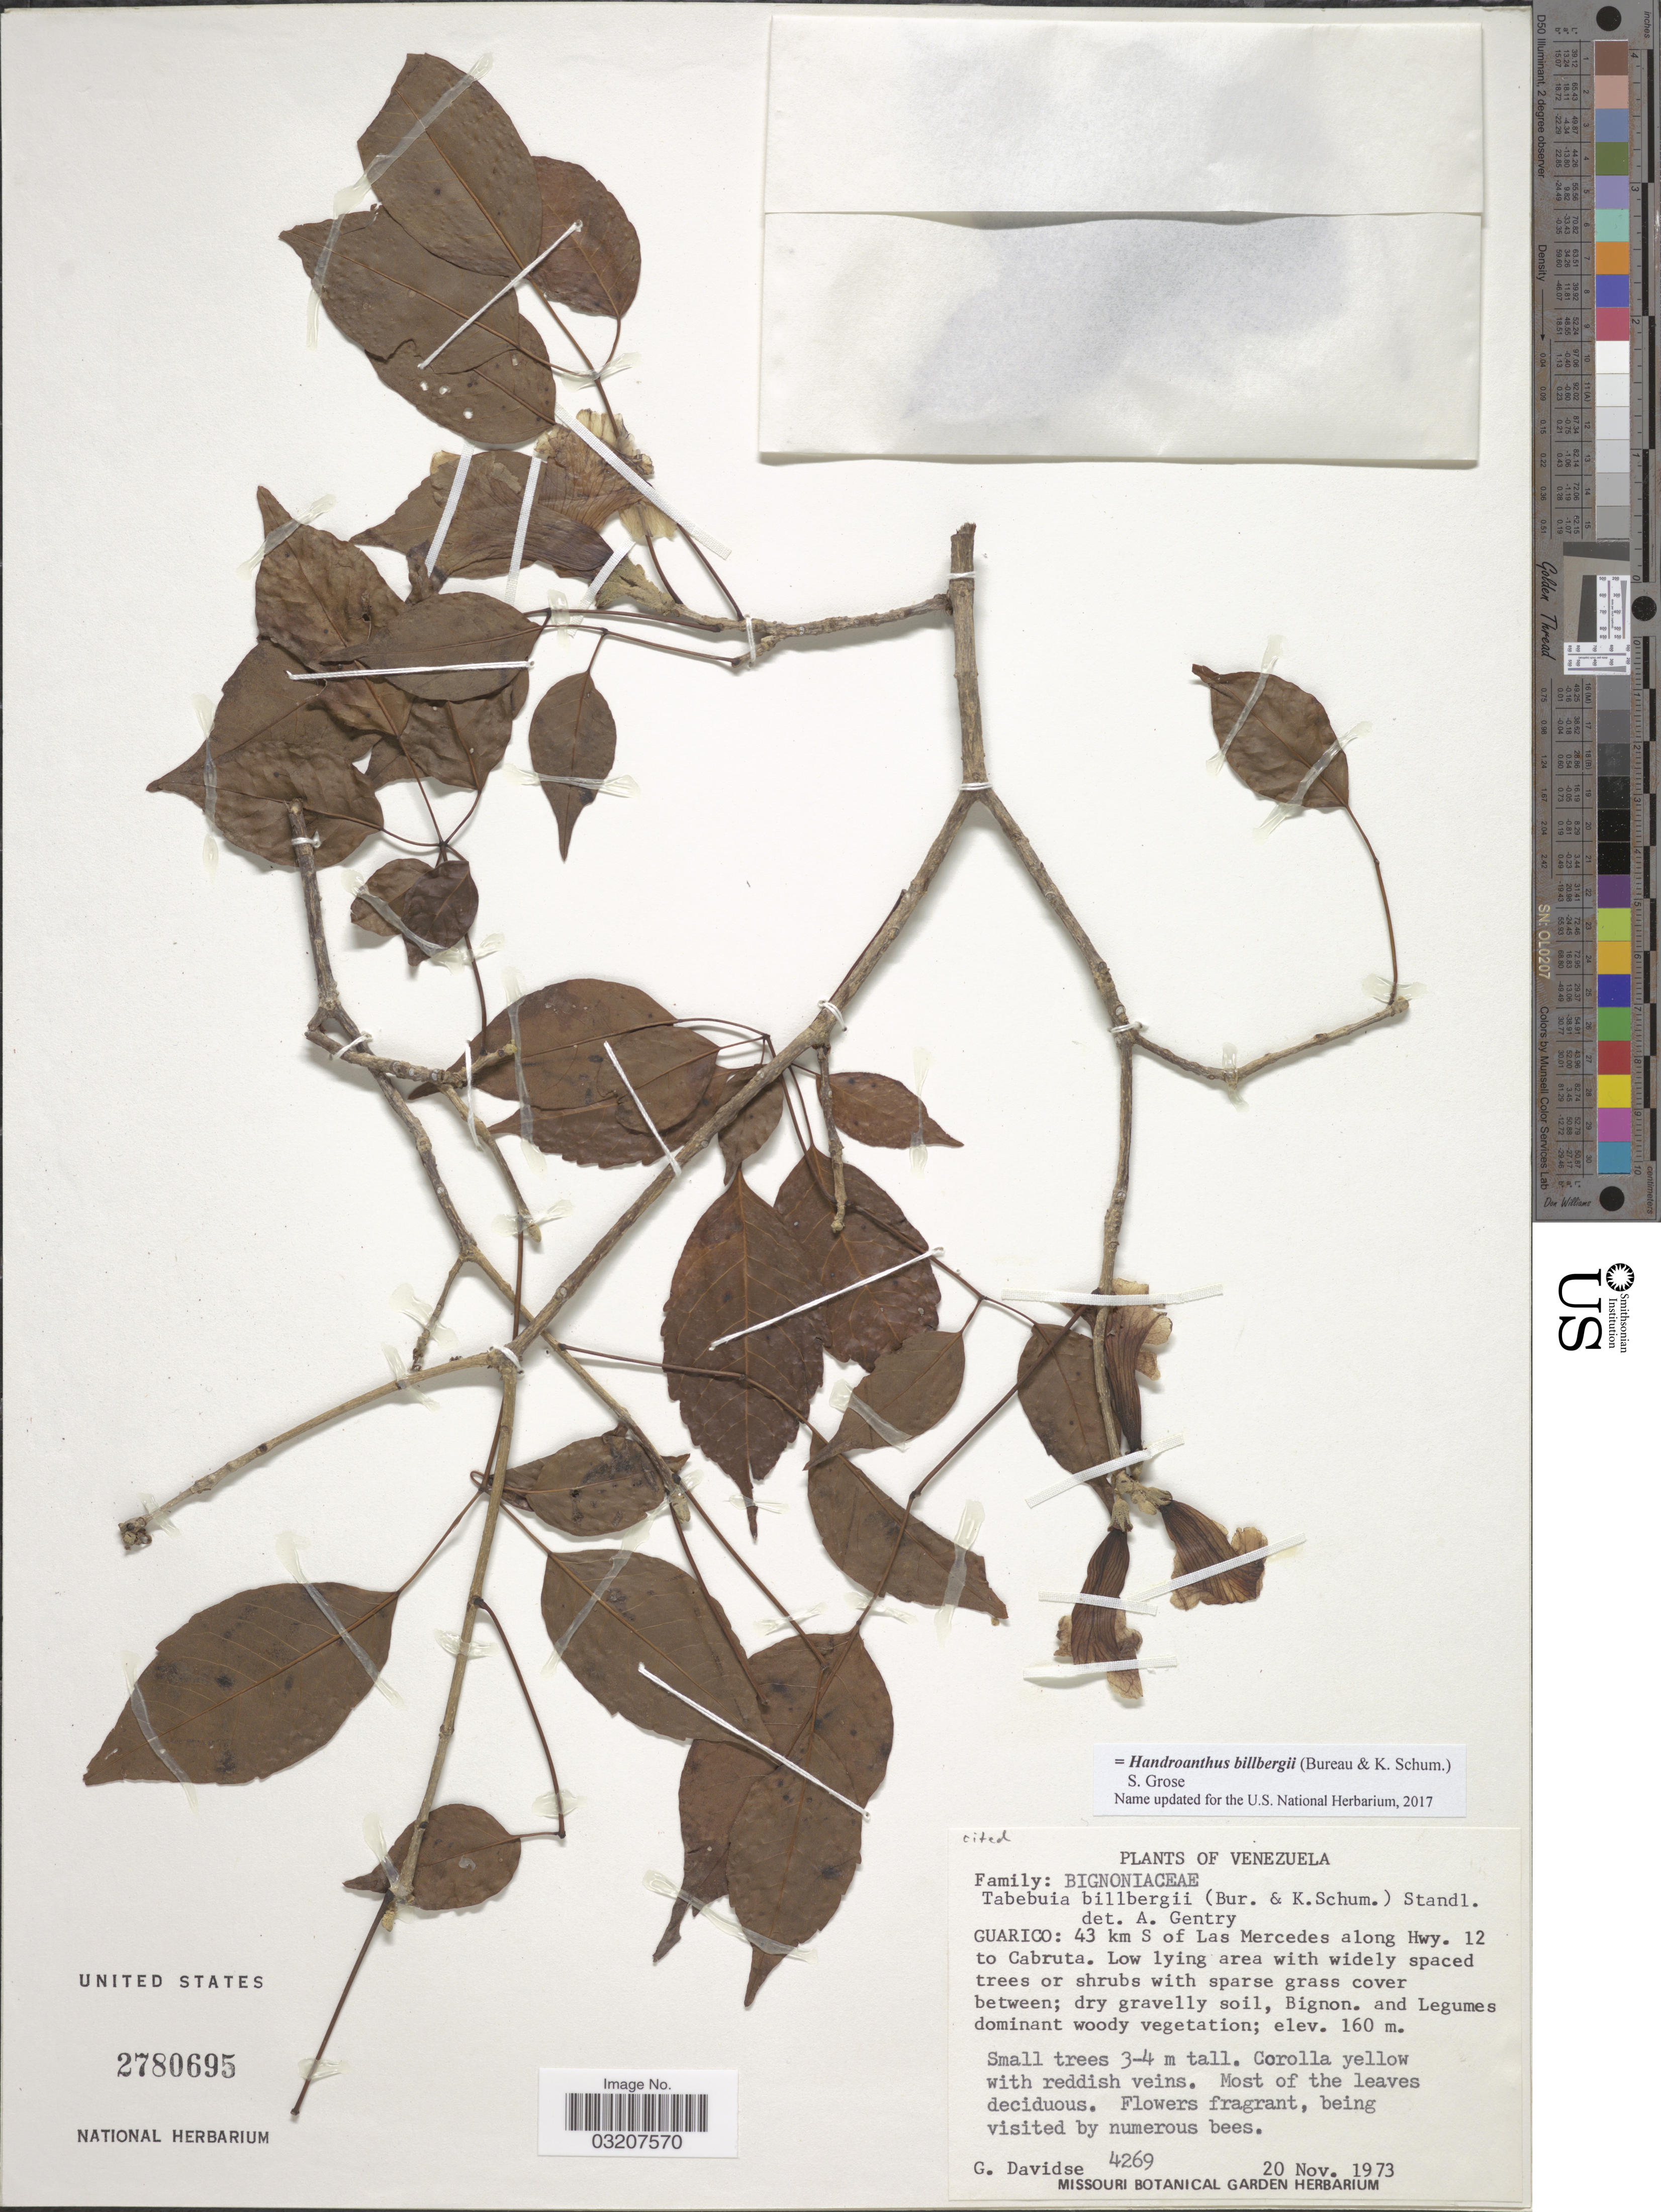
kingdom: Plantae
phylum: Tracheophyta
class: Magnoliopsida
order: Lamiales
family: Bignoniaceae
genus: Handroanthus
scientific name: Handroanthus billbergii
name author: (Bureau & K. Schum.) S.O. Grose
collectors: G. Davidse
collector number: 4269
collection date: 1973-11-20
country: Venezuela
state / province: Guárico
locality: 43 km S of Las Mercedes along Hwy. 12 to Cabruta.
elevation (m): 160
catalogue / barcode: US 2780695